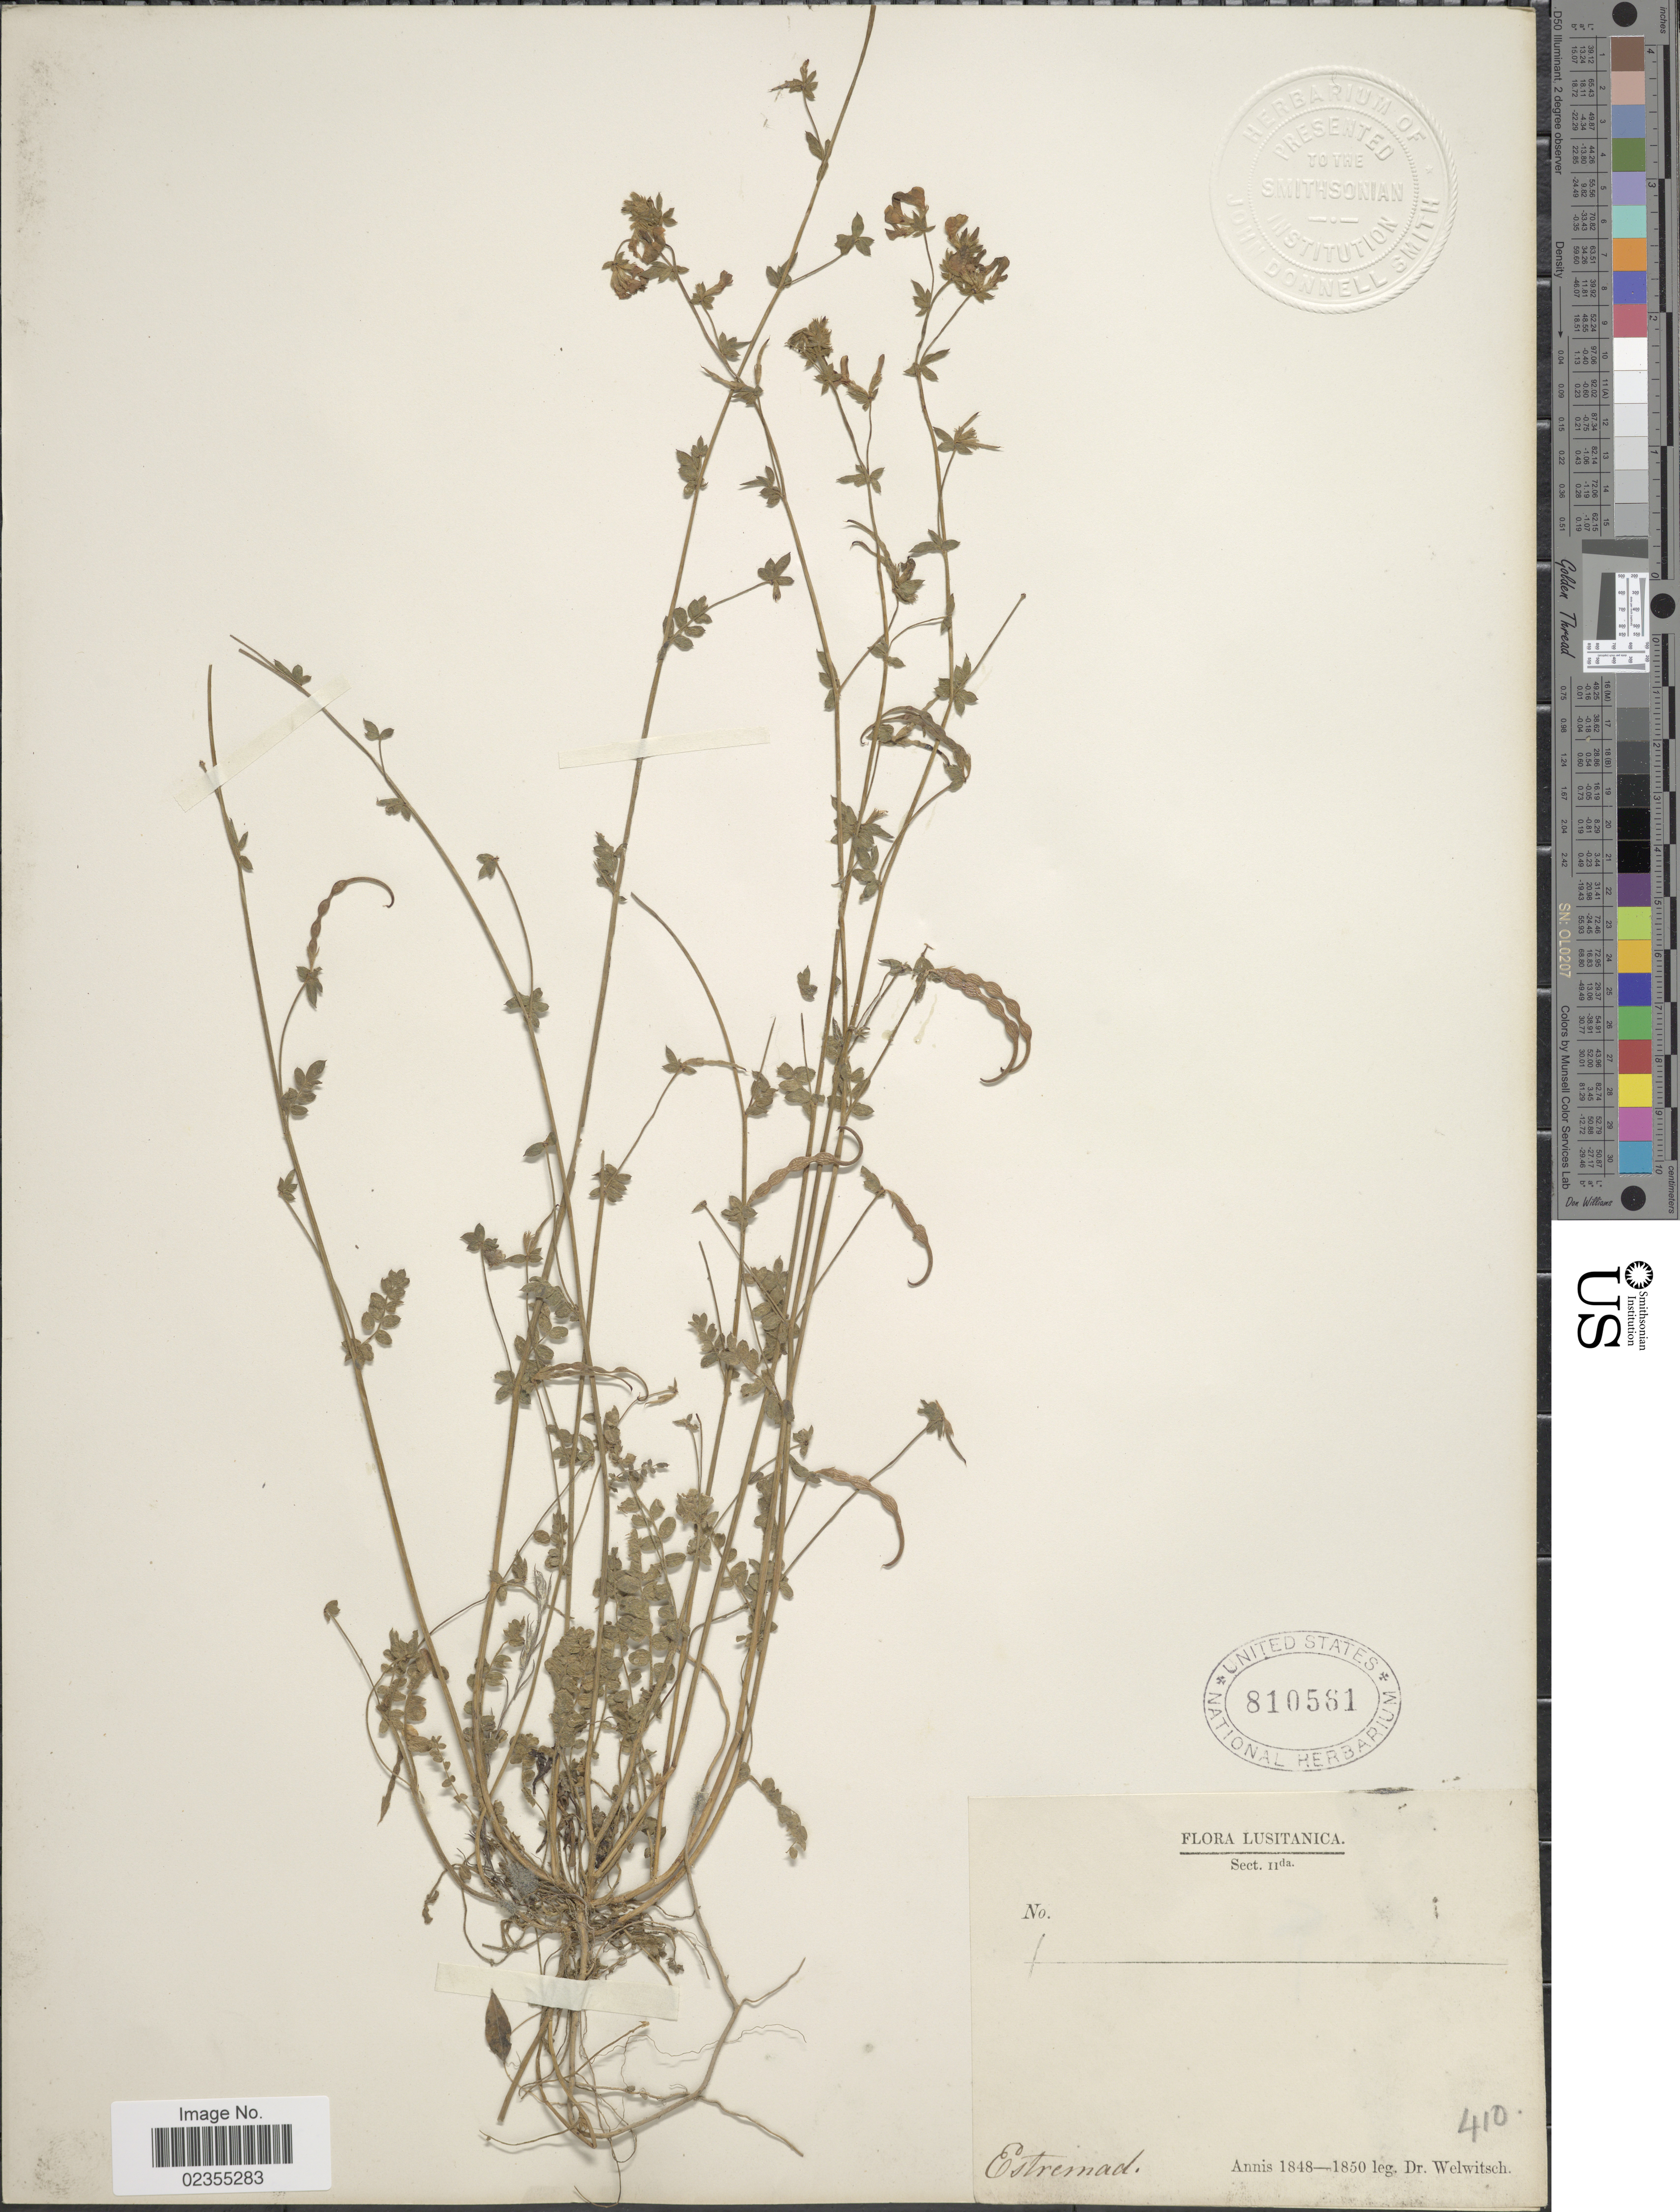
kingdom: Plantae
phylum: Tracheophyta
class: Magnoliopsida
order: Fabales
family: Fabaceae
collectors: -. Welwitsch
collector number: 1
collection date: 1848/1850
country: Portugal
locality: Lusitanica. Estremad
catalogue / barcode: US 810561